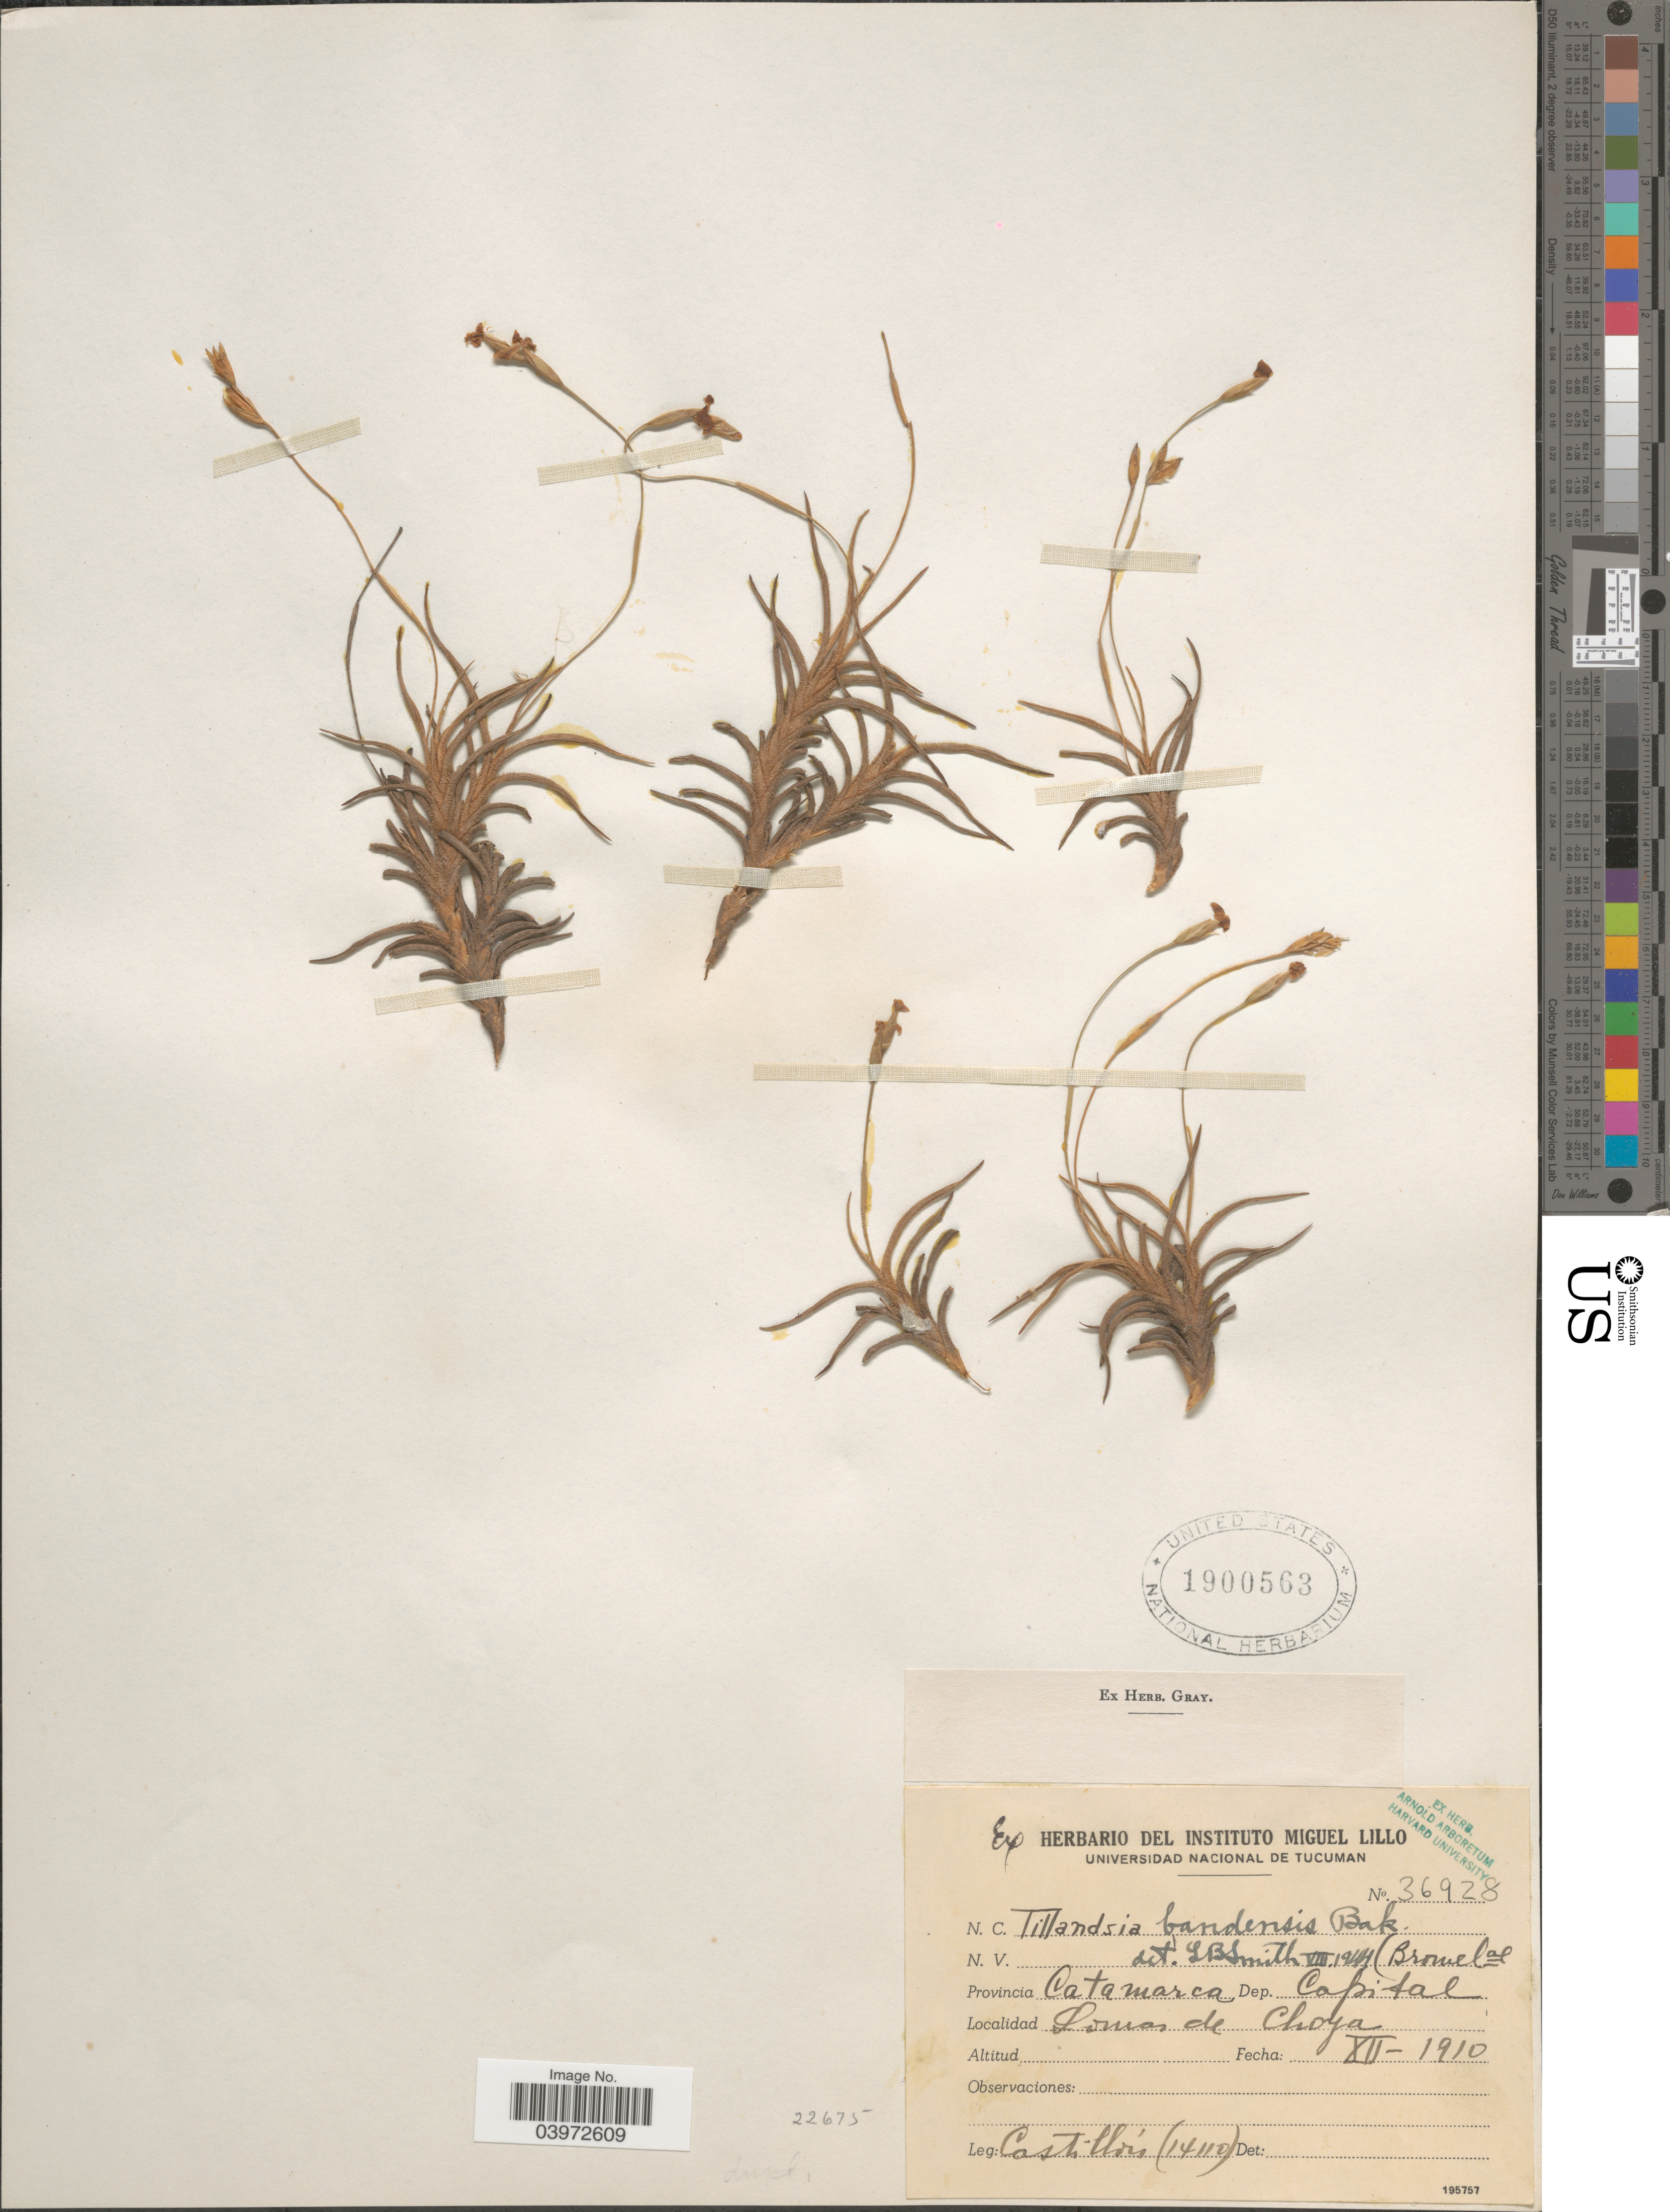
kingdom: Plantae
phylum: Tracheophyta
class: Liliopsida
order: Poales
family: Bromeliaceae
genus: Tillandsia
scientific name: Tillandsia bandensis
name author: Baker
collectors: Castillon, --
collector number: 14110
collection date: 1910-12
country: Argentina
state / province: Catamarca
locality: Dep. Capital. Lomas de Choya.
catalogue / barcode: US 1900563